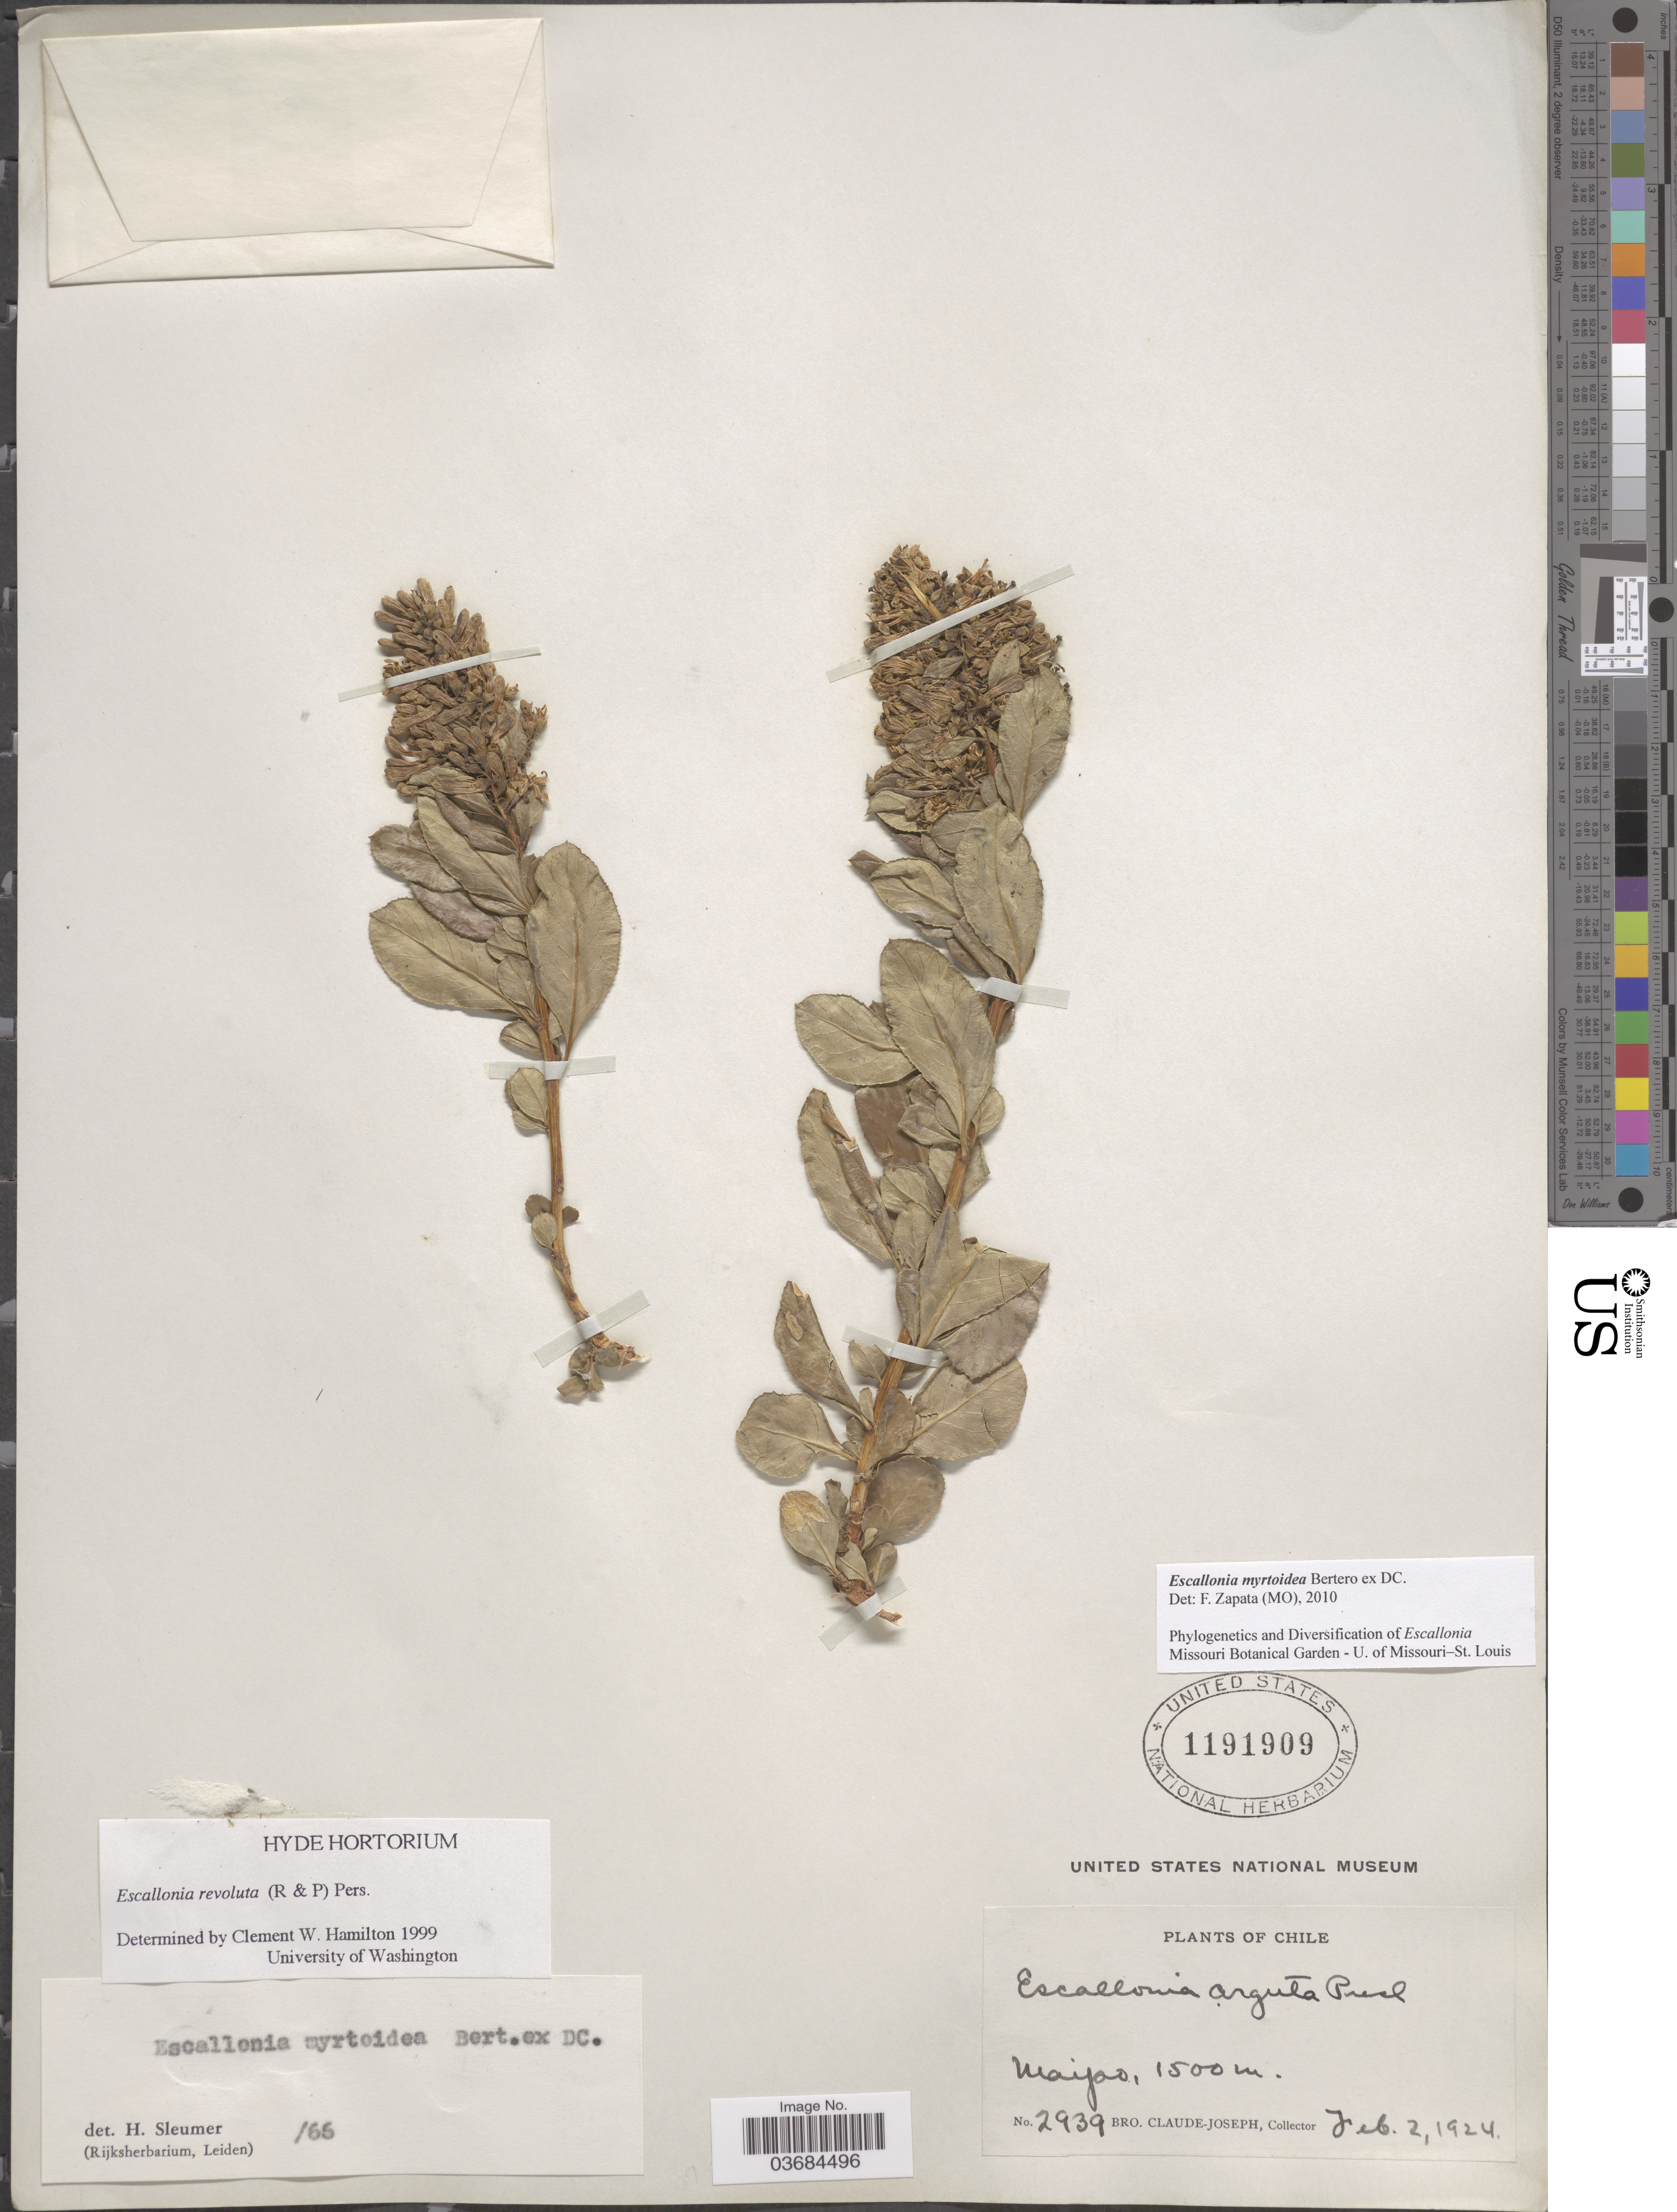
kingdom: Plantae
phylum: Tracheophyta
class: Magnoliopsida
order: Escalloniales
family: Escalloniaceae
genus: Escallonia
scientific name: Escallonia myrtoidea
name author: Bertero ex DC.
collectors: Bro. Claude-Joseph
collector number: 2939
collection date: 1954-02-02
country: Chile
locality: Maipo.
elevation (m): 1500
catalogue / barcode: US 1191909